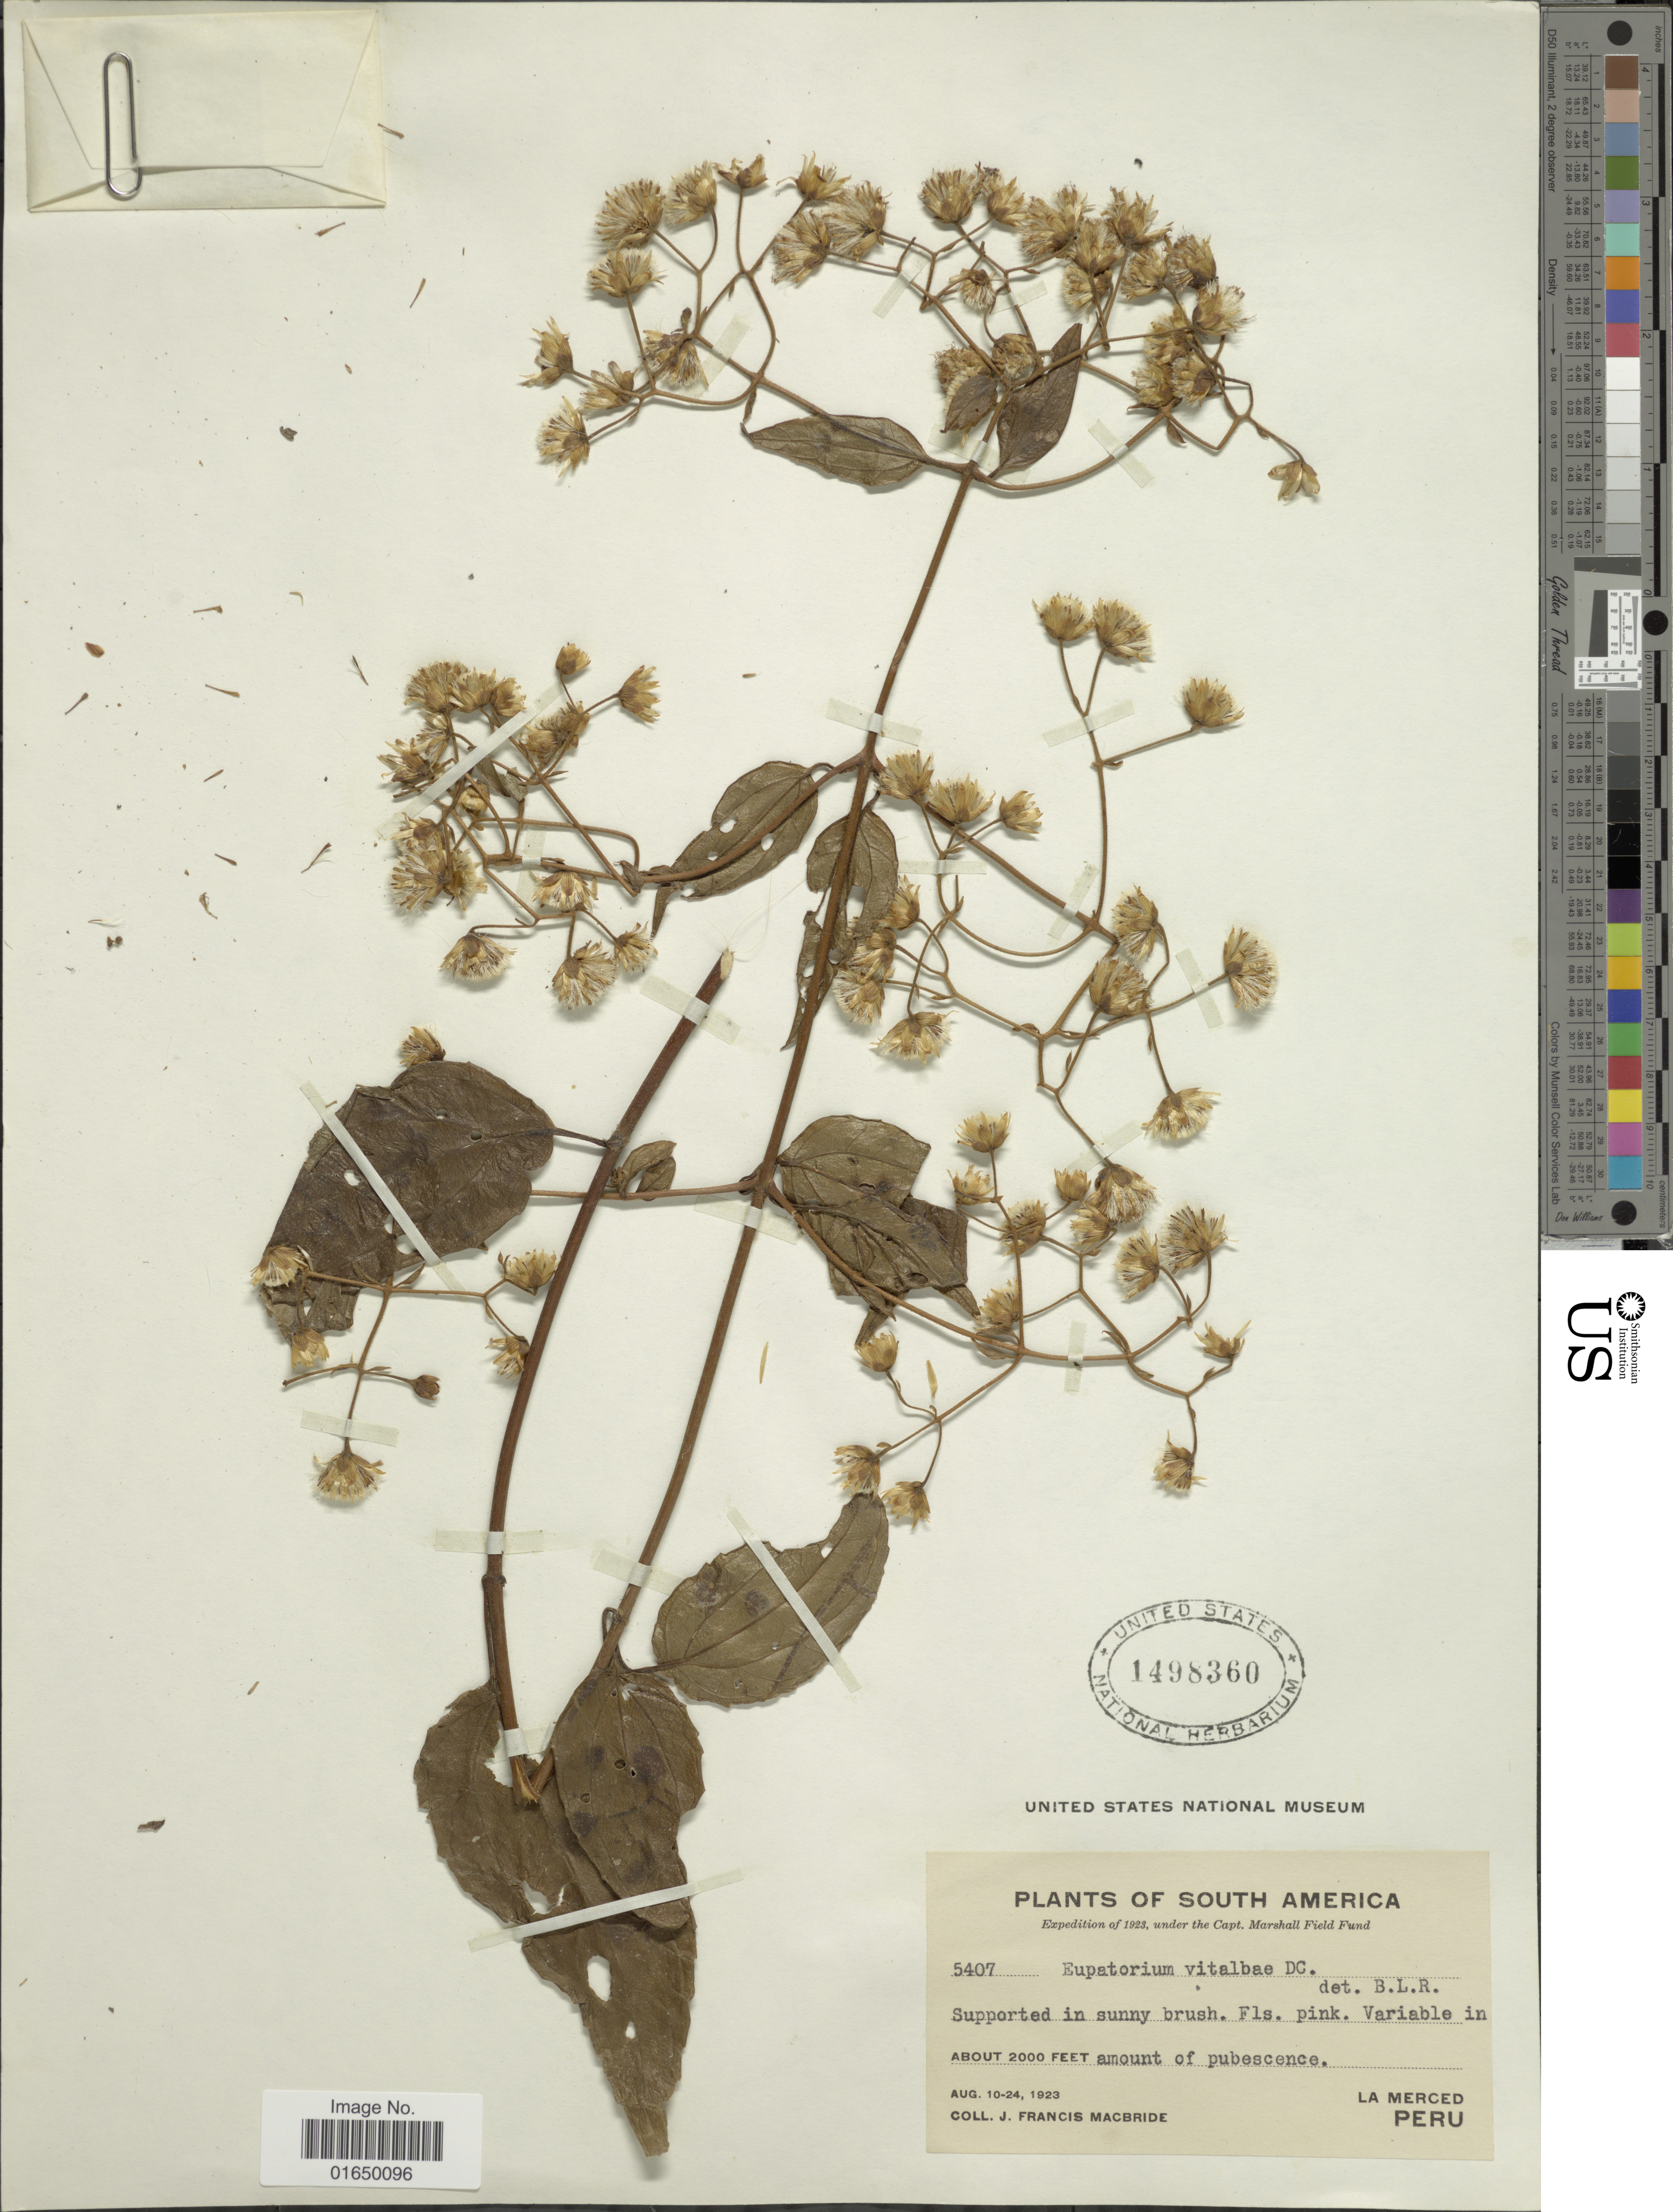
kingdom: Plantae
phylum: Tracheophyta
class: Magnoliopsida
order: Asterales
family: Asteraceae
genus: Heterocondylus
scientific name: Heterocondylus vitalbae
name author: (DC.) R.M. King & H. Rob.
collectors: J. F. Macbride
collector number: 5407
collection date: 1923-08-10/1923-08-24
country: Peru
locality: La Merced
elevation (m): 610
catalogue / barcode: US 1498360